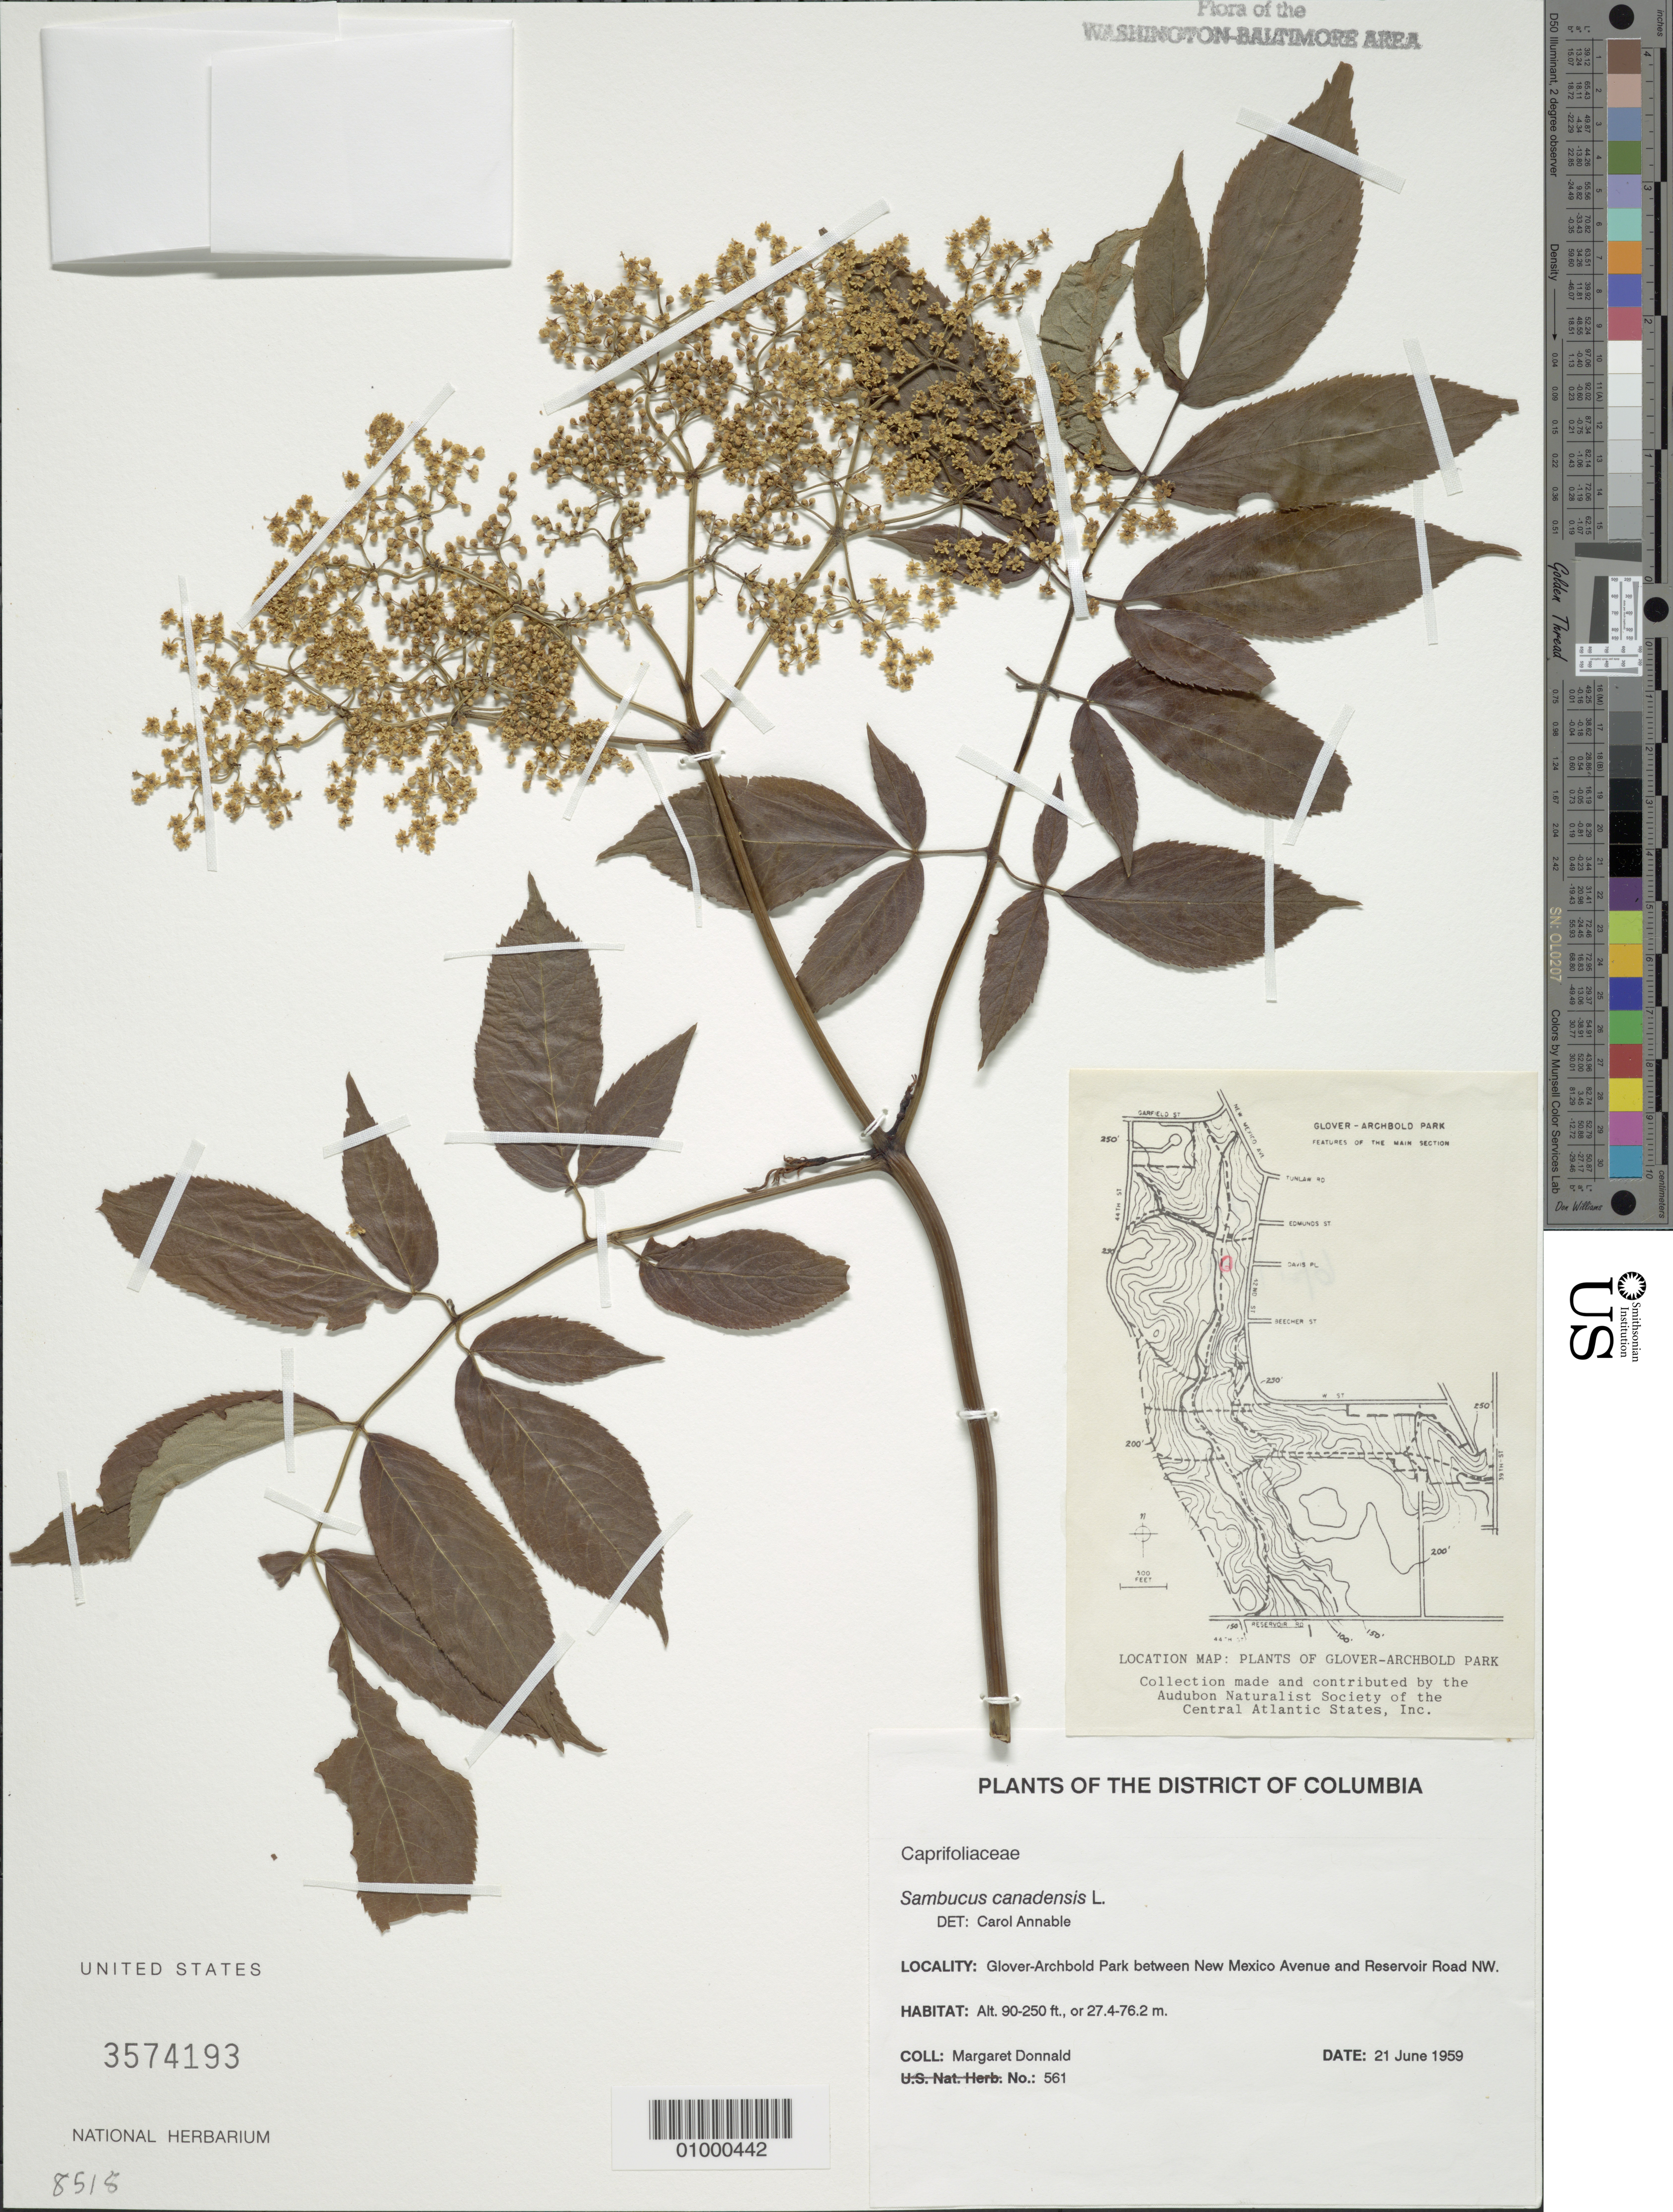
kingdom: Plantae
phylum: Tracheophyta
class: Magnoliopsida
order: Dipsacales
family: Viburnaceae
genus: Sambucus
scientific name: Sambucus canadensis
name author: L.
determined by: Annable, C. R.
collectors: M. Donnald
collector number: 561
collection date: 1958-06-21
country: United States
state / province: District of Columbia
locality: Glover-Archbold Park between New Mexico Avenue and Reservoir Road NW.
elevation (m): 27.4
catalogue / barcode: US 3574193